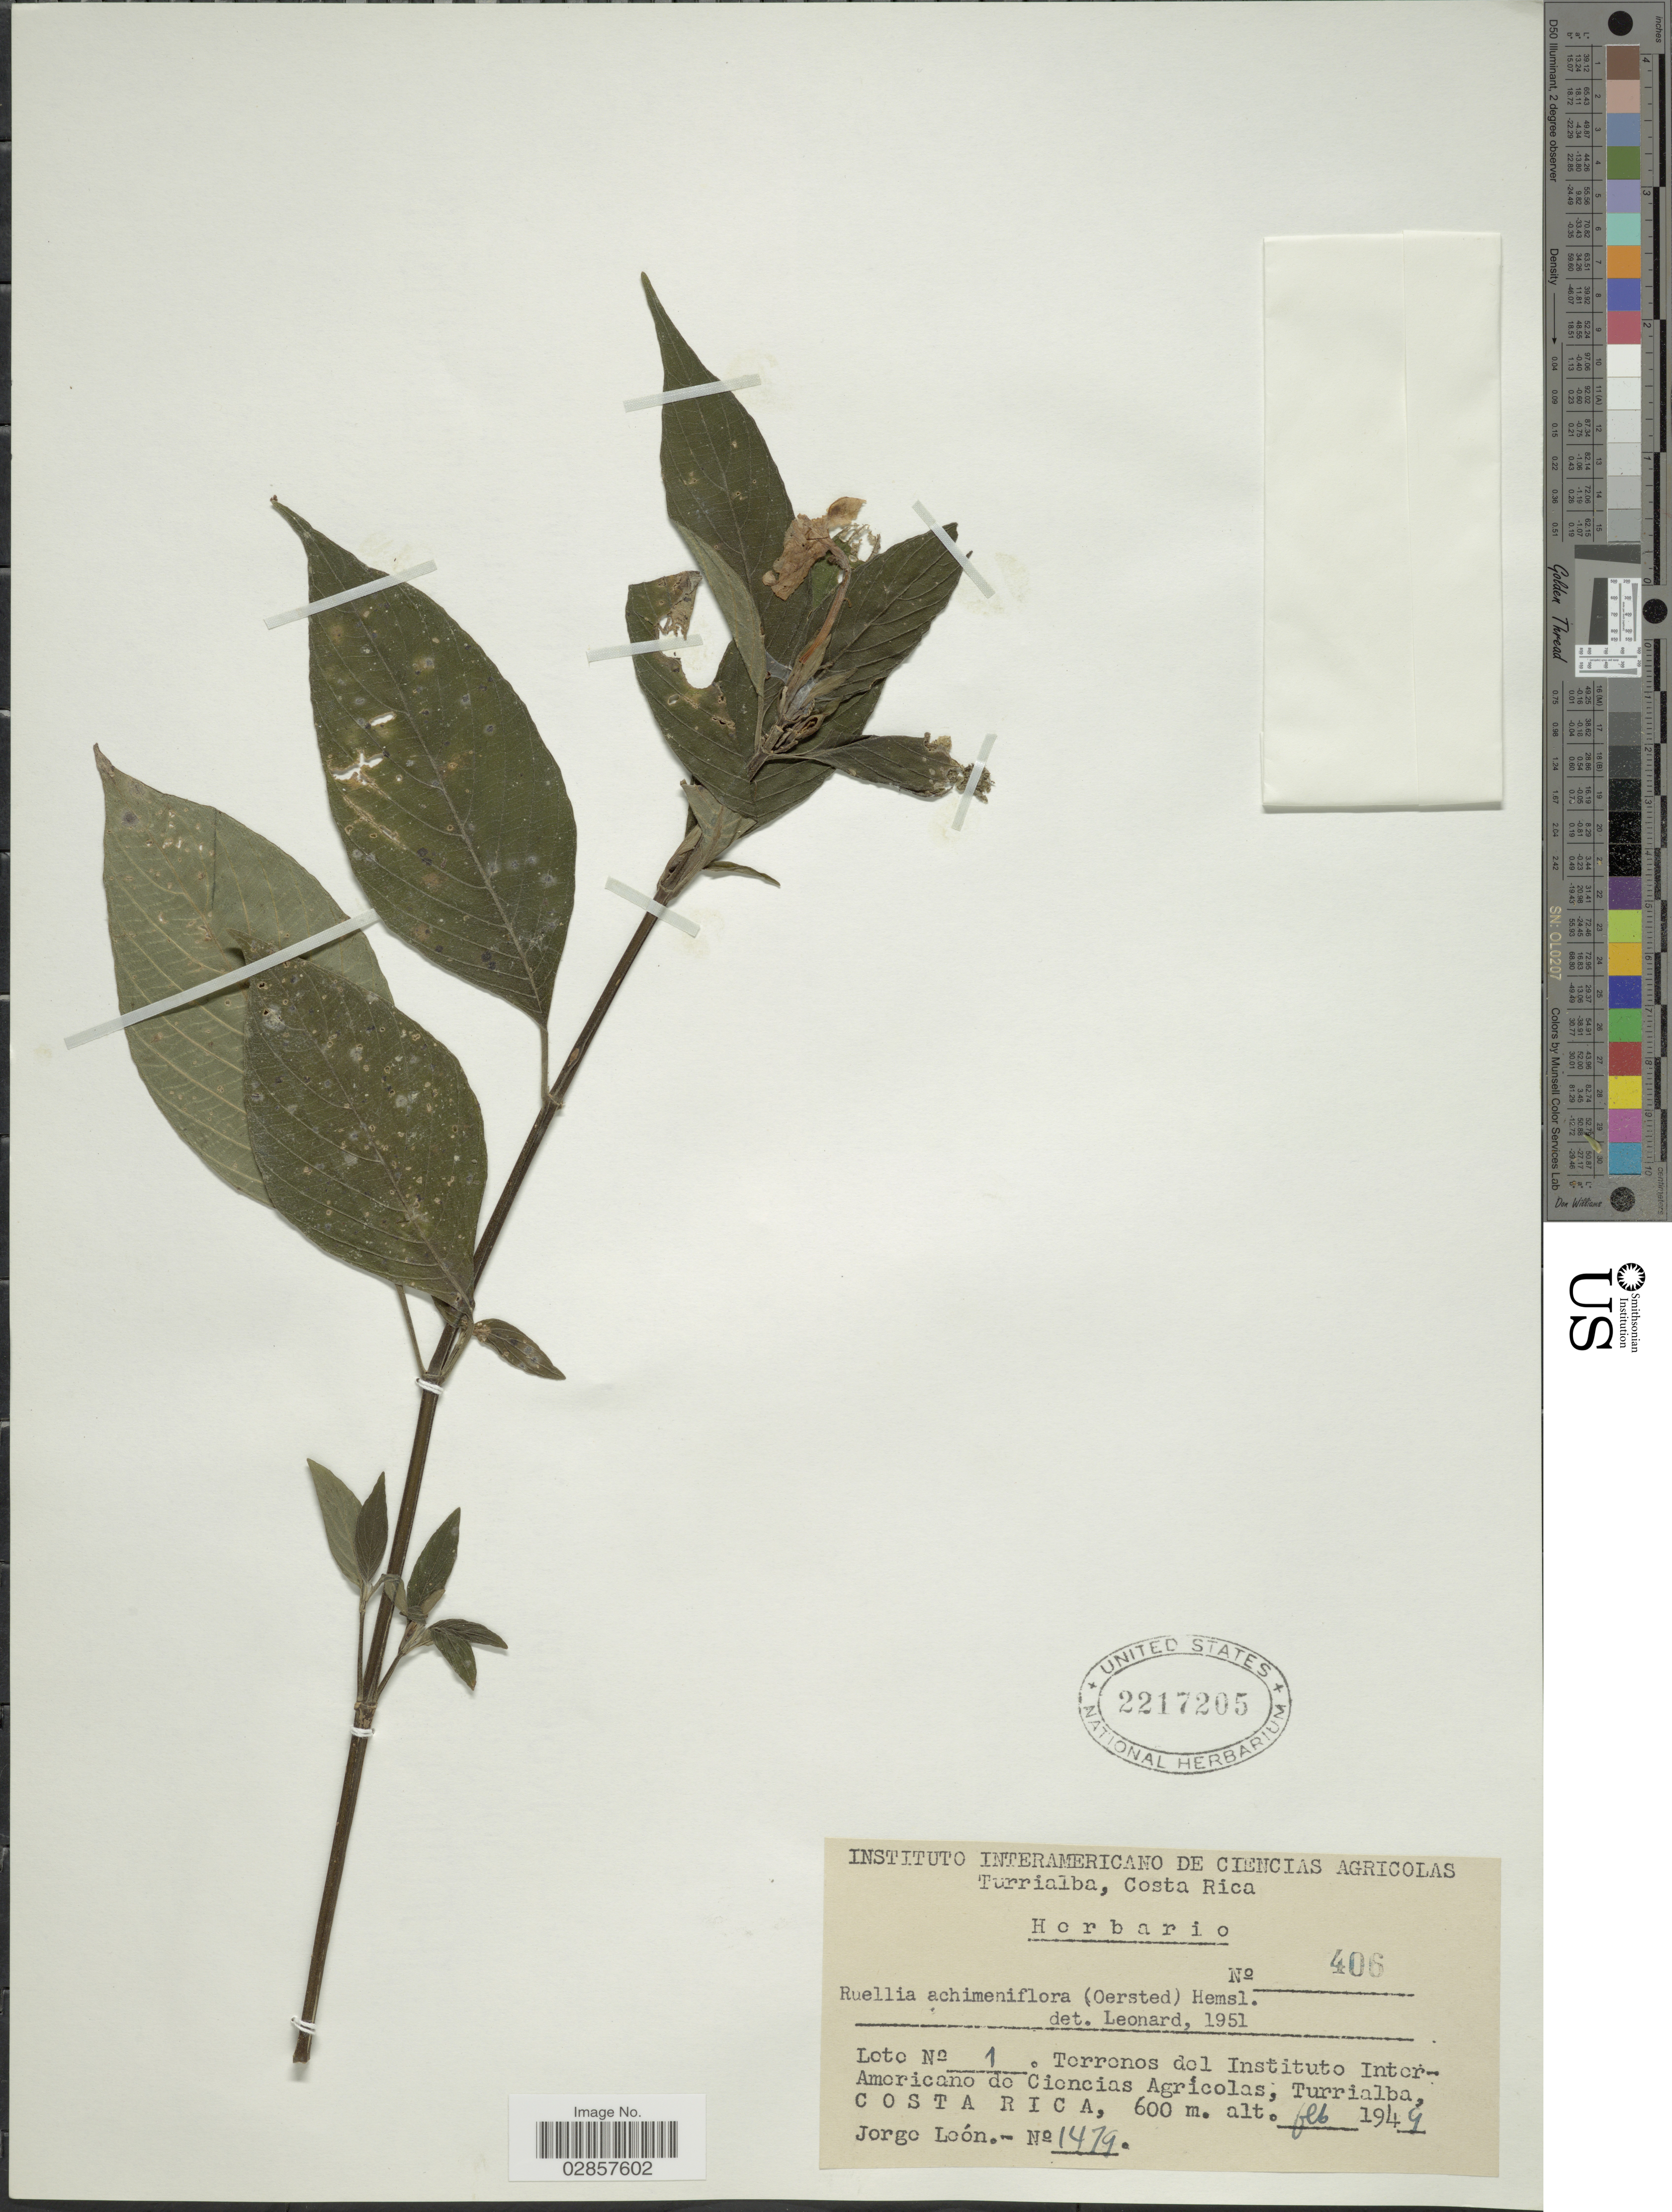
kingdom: Plantae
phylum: Tracheophyta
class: Magnoliopsida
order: Lamiales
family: Acanthaceae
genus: Ruellia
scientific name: Ruellia jussieuoides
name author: Schltdl. & Cham.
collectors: J. León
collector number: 1479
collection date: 1949-02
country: Costa Rica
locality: Terrenos del Instituto Inter-Americano de Ciencias Agricolas, Turrialba.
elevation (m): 600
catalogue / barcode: US 2217205